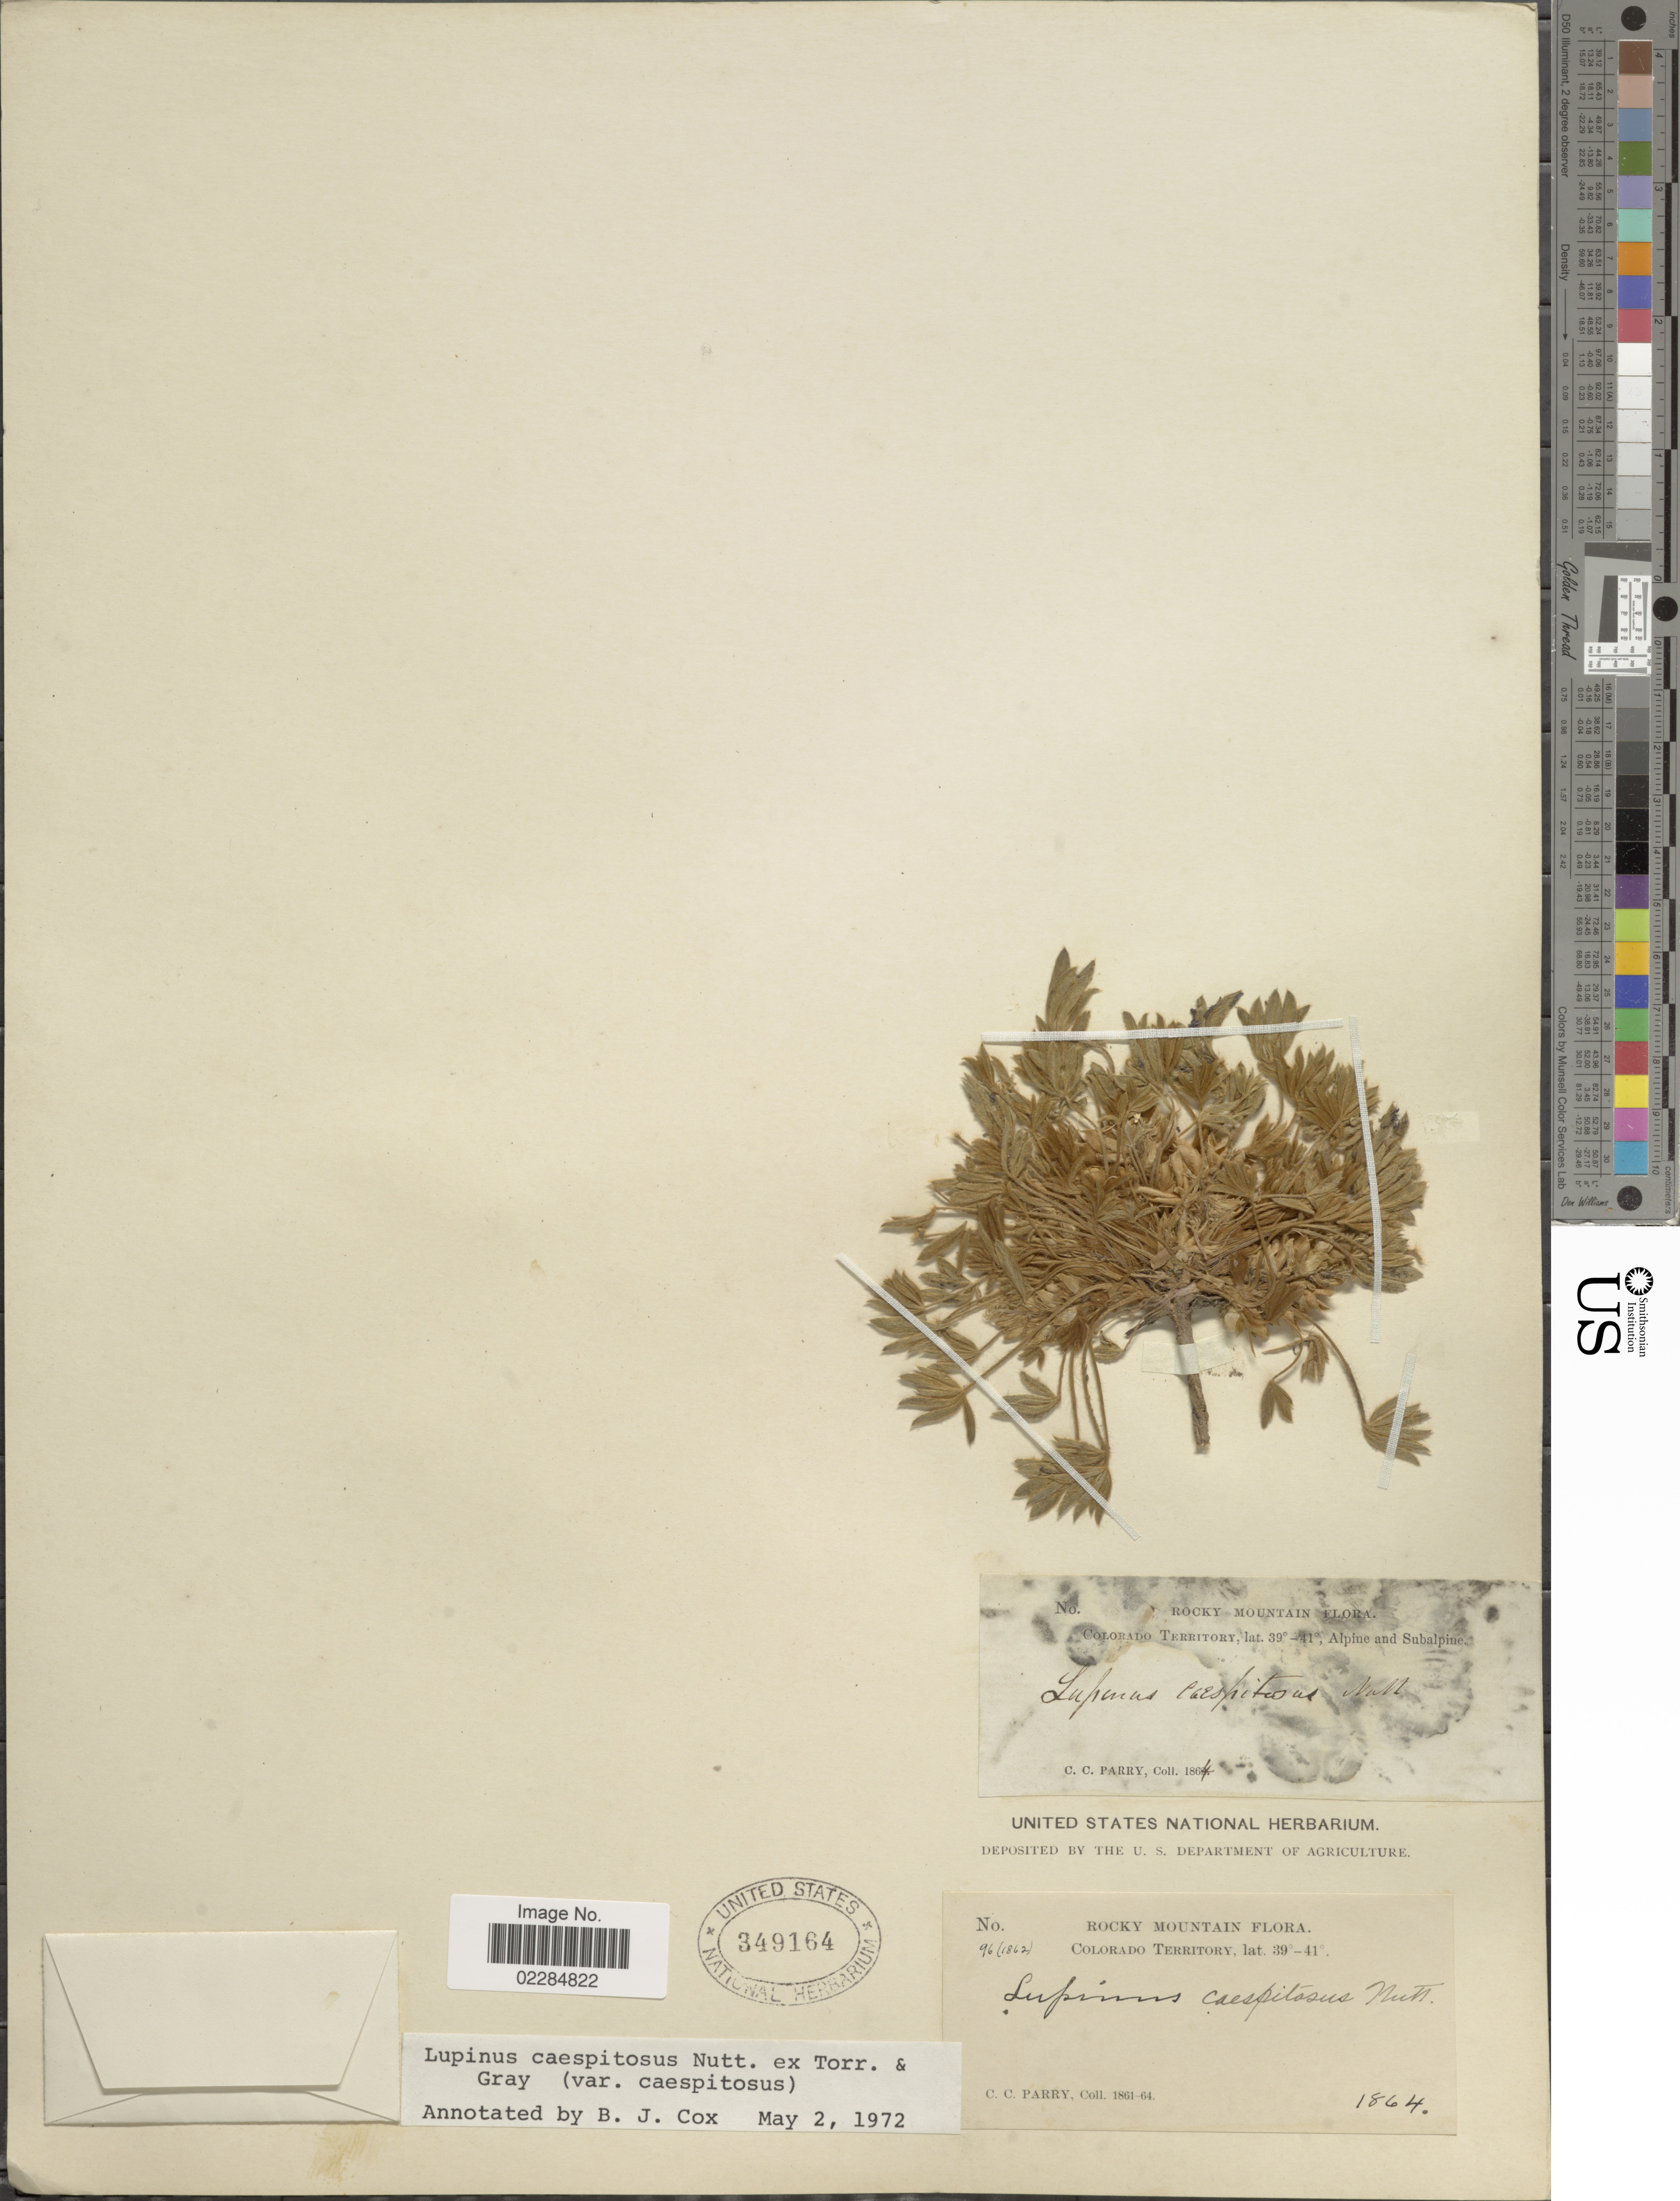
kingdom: Plantae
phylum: Tracheophyta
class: Magnoliopsida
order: Fabales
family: Fabaceae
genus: Lupinus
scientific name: Lupinus caespitosus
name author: Nutt.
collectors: C. C. Parry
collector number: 96(1862)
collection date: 1864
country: United States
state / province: Colorado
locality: Rocky Mountain. Colorado Territory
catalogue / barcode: US 349164